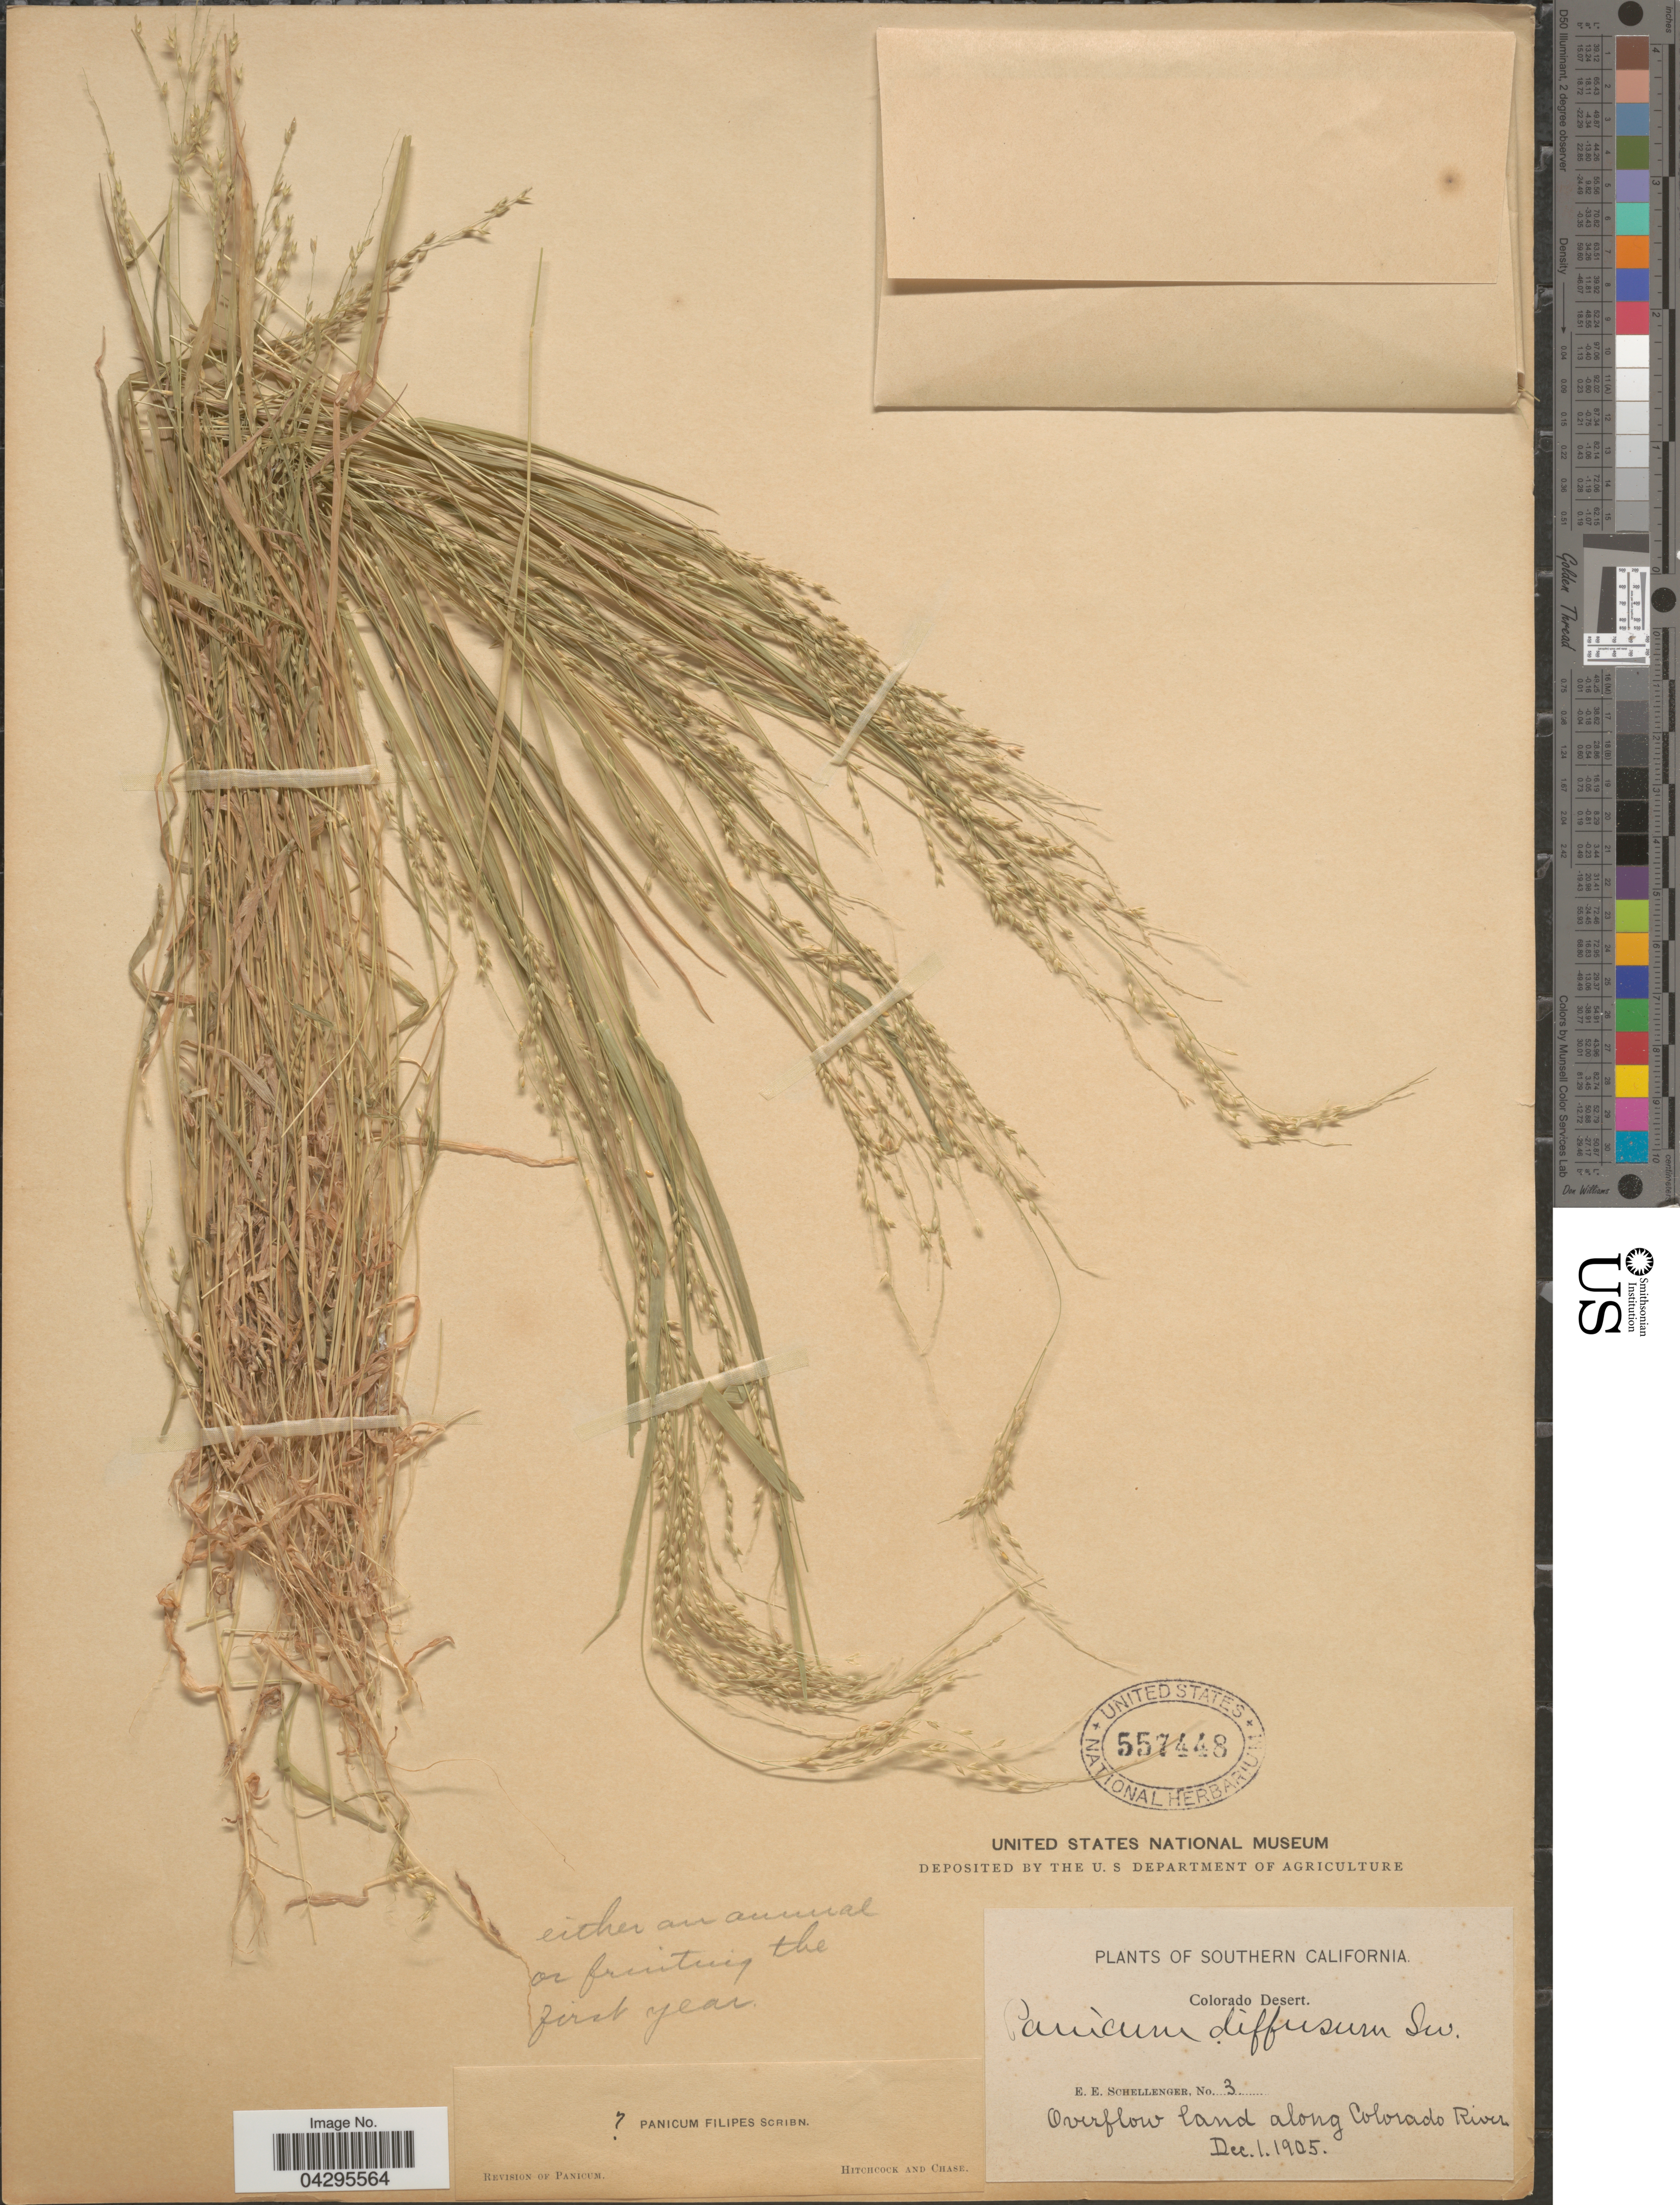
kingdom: Plantae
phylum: Tracheophyta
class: Liliopsida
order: Poales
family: Poaceae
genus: Panicum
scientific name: Panicum hallii var. felipes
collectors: E. Schellenger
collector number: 3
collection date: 1905-12-01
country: United States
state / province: California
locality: Southern California. Colorado Desert. Overflow land along Colorado River.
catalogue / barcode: US 557448